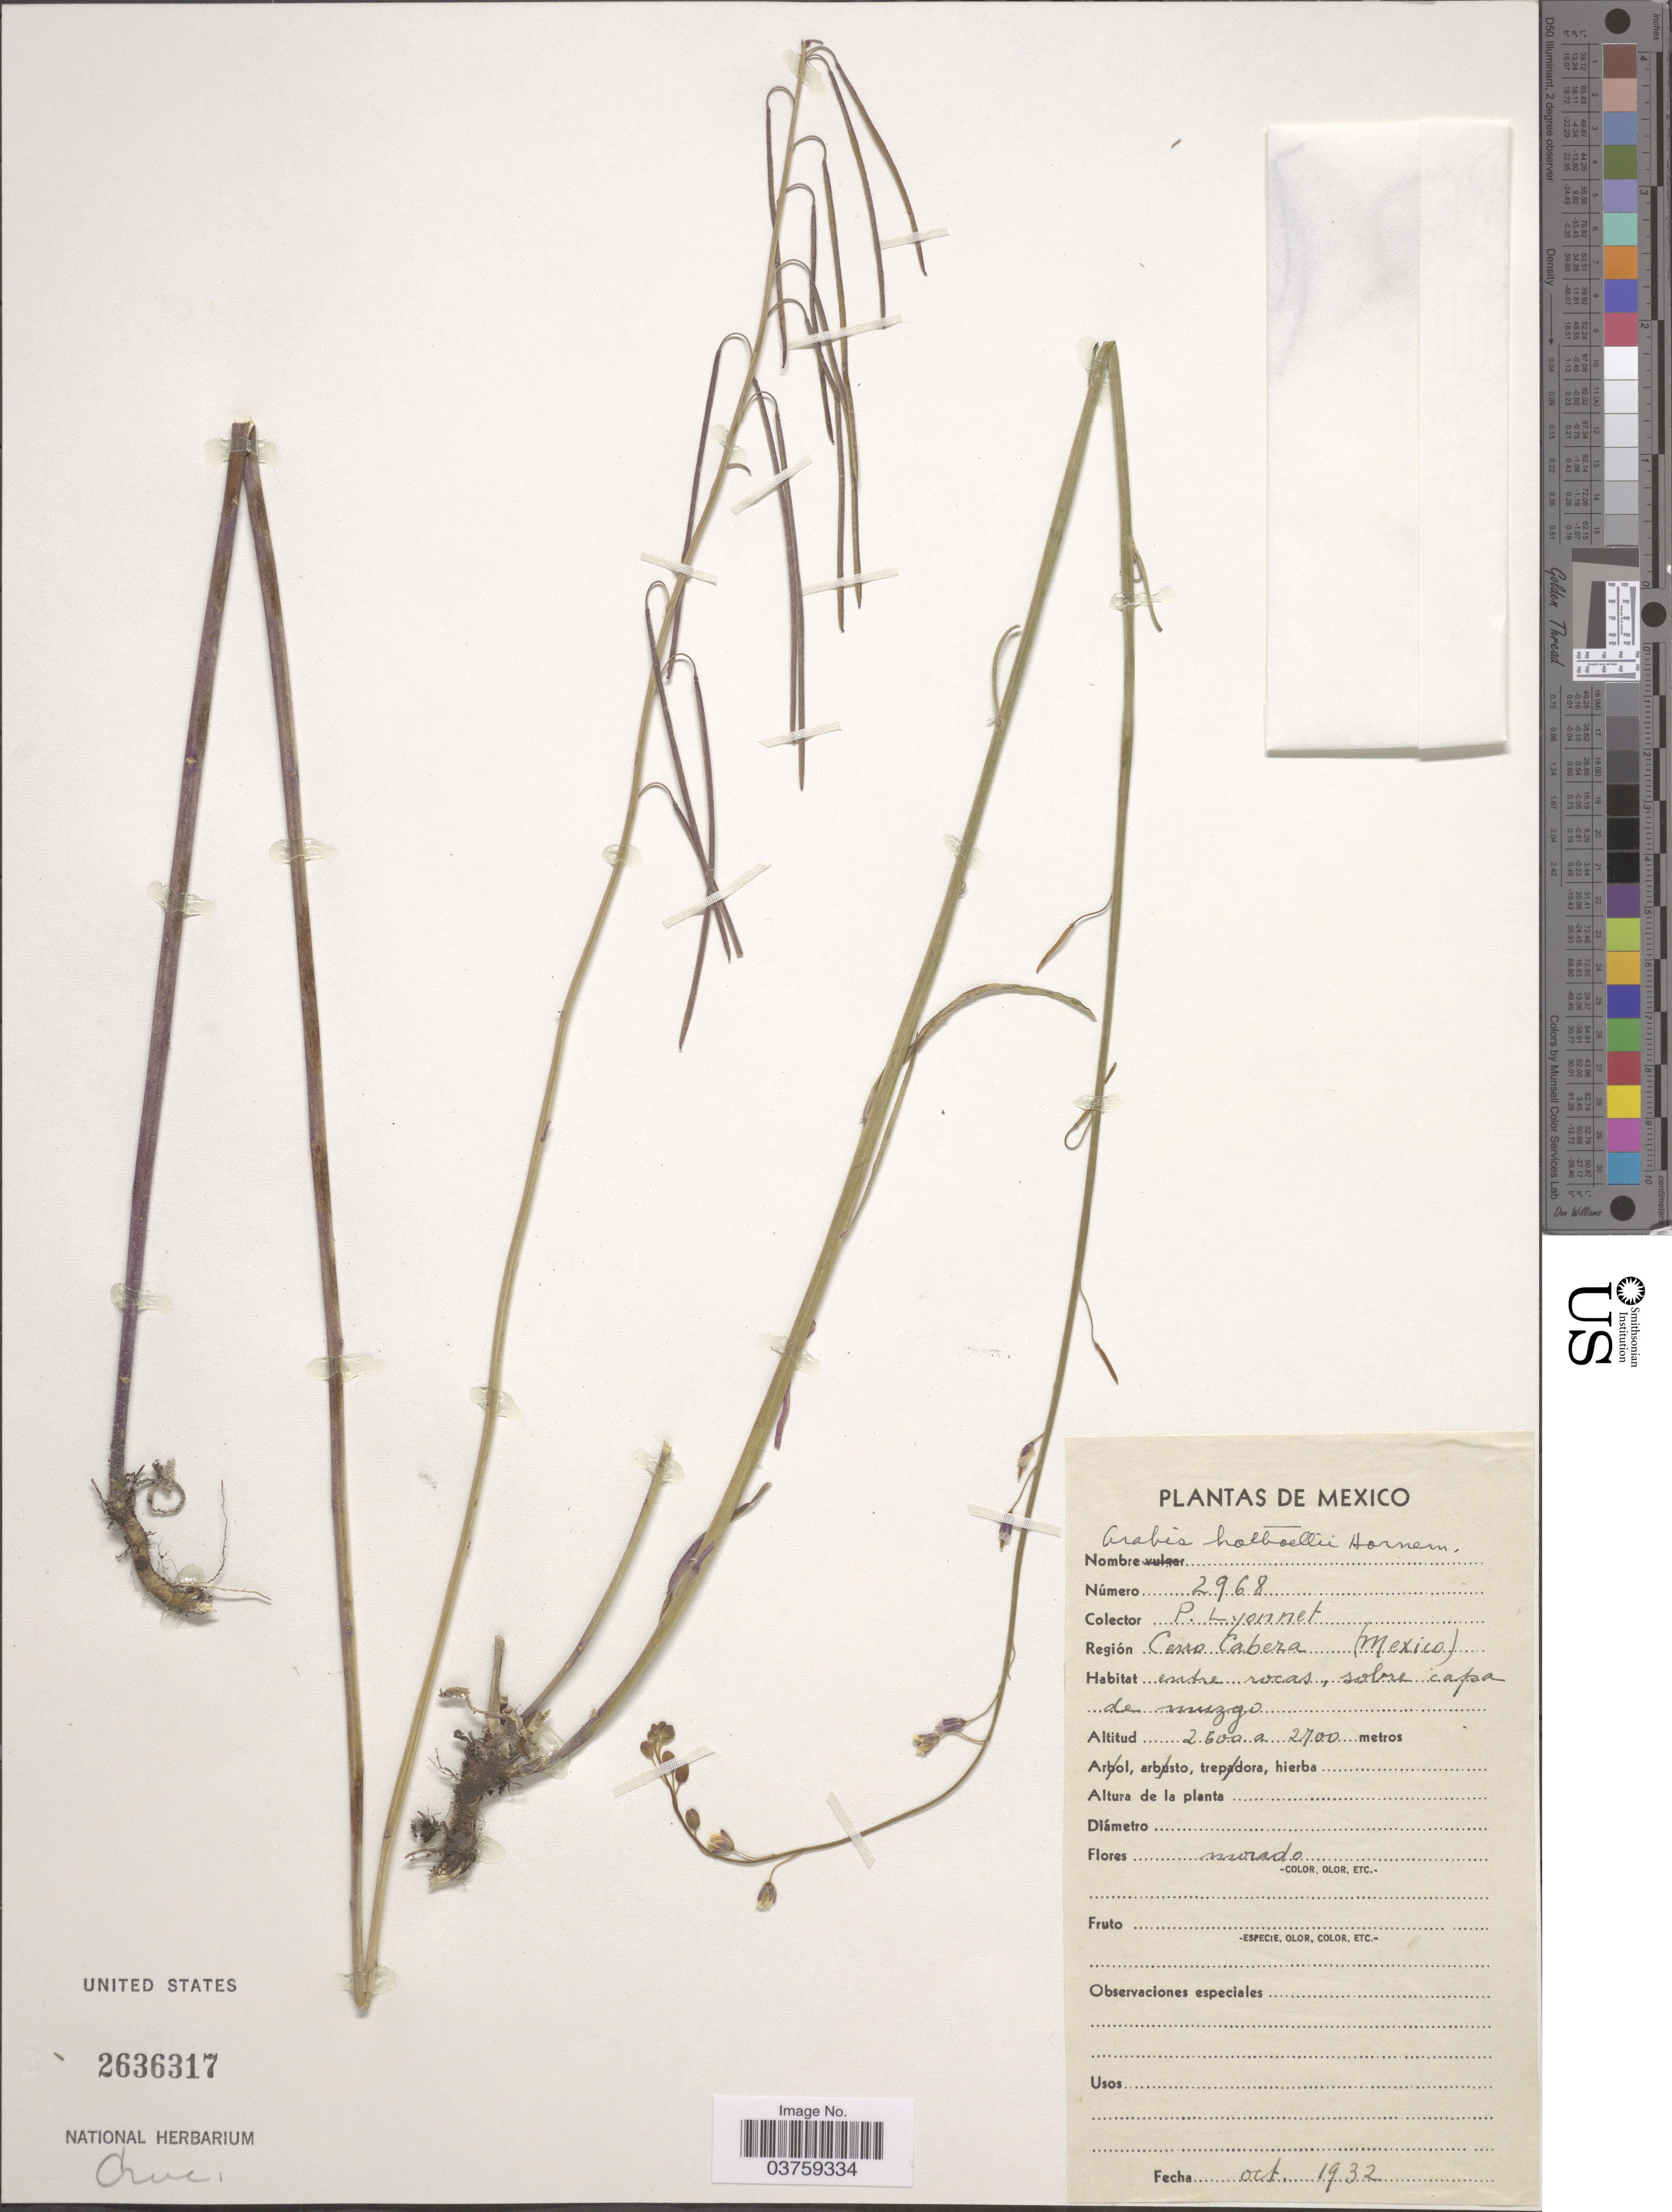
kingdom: Plantae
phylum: Tracheophyta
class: Magnoliopsida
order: Brassicales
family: Brassicaceae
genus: Arabis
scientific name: Arabis holboellii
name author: Hornem.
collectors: P. Lyonnet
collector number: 2968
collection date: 1932-10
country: Mexico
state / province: México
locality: Región Cerro Cabera (Mexico). Entre rocas, sobre capa de muzgo.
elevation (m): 2600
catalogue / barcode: US 2636317